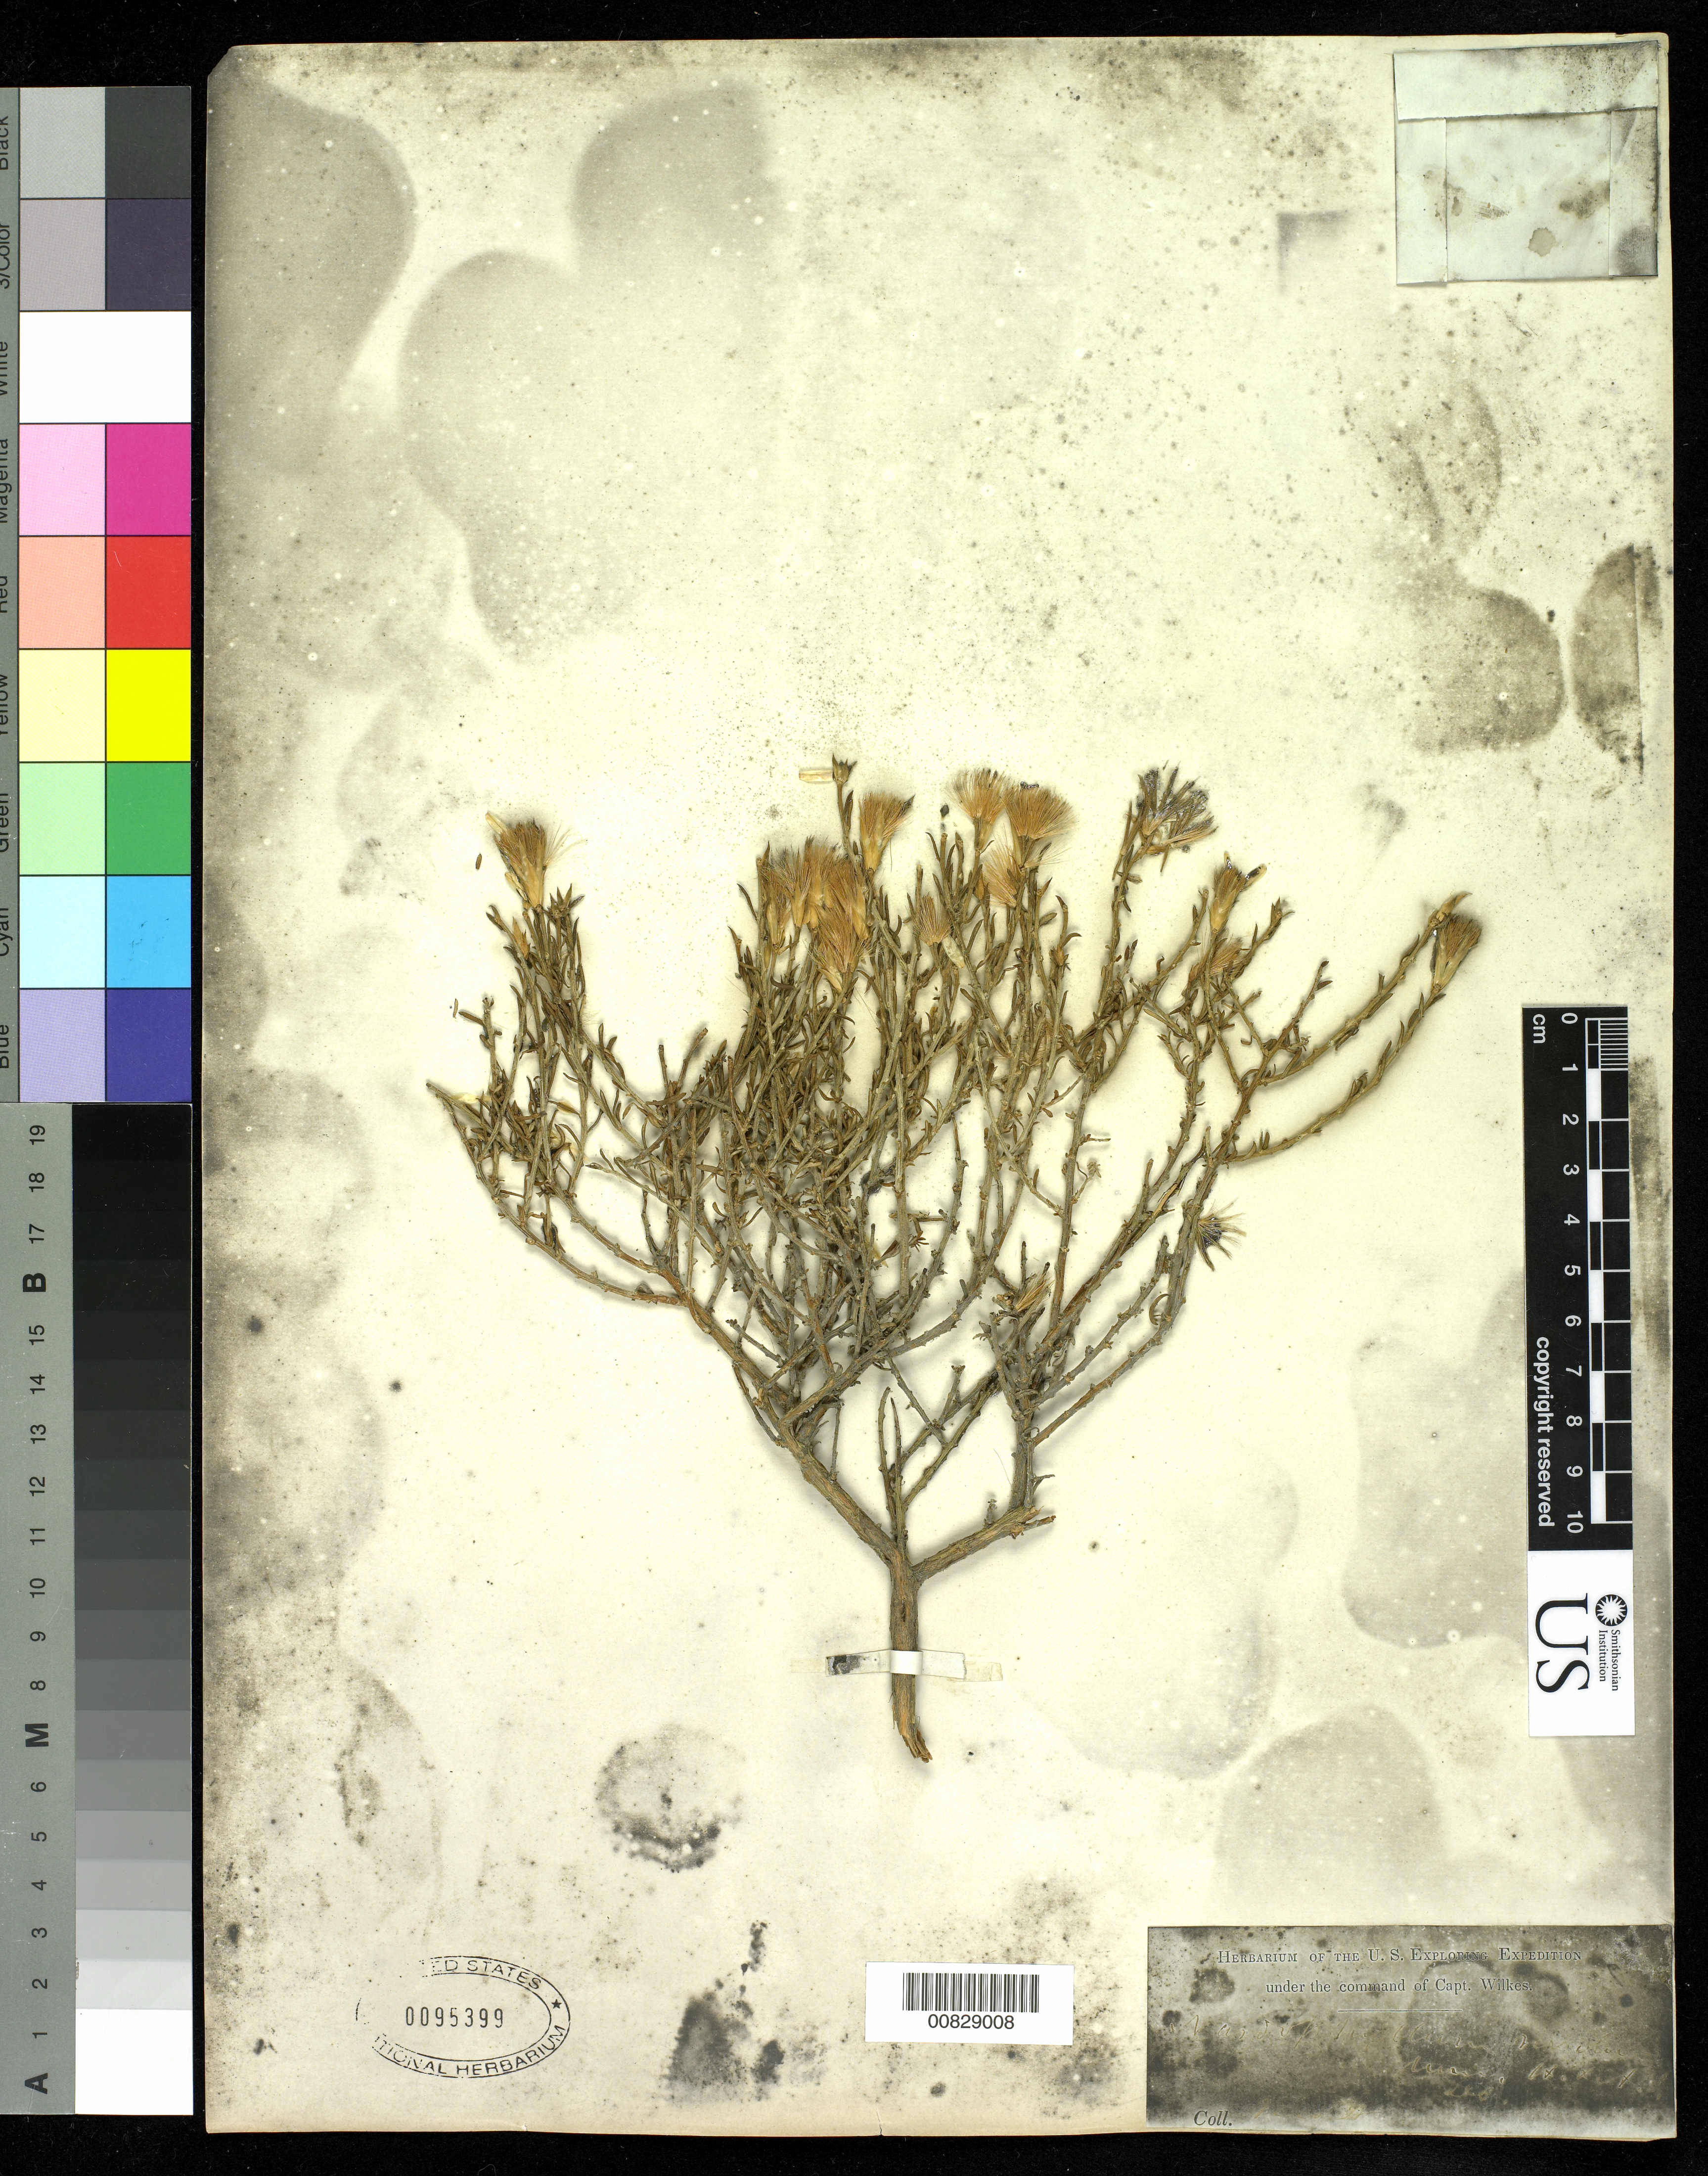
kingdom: Plantae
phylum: Tracheophyta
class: Magnoliopsida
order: Asterales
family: Asteraceae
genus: Nardophyllum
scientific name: Nardophyllum lanatum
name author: (Meyen) Cabrera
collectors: Wilkes Explor. Exped.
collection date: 1838/1842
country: Brazil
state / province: Rio de Janeiro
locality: Rio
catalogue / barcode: US 95399